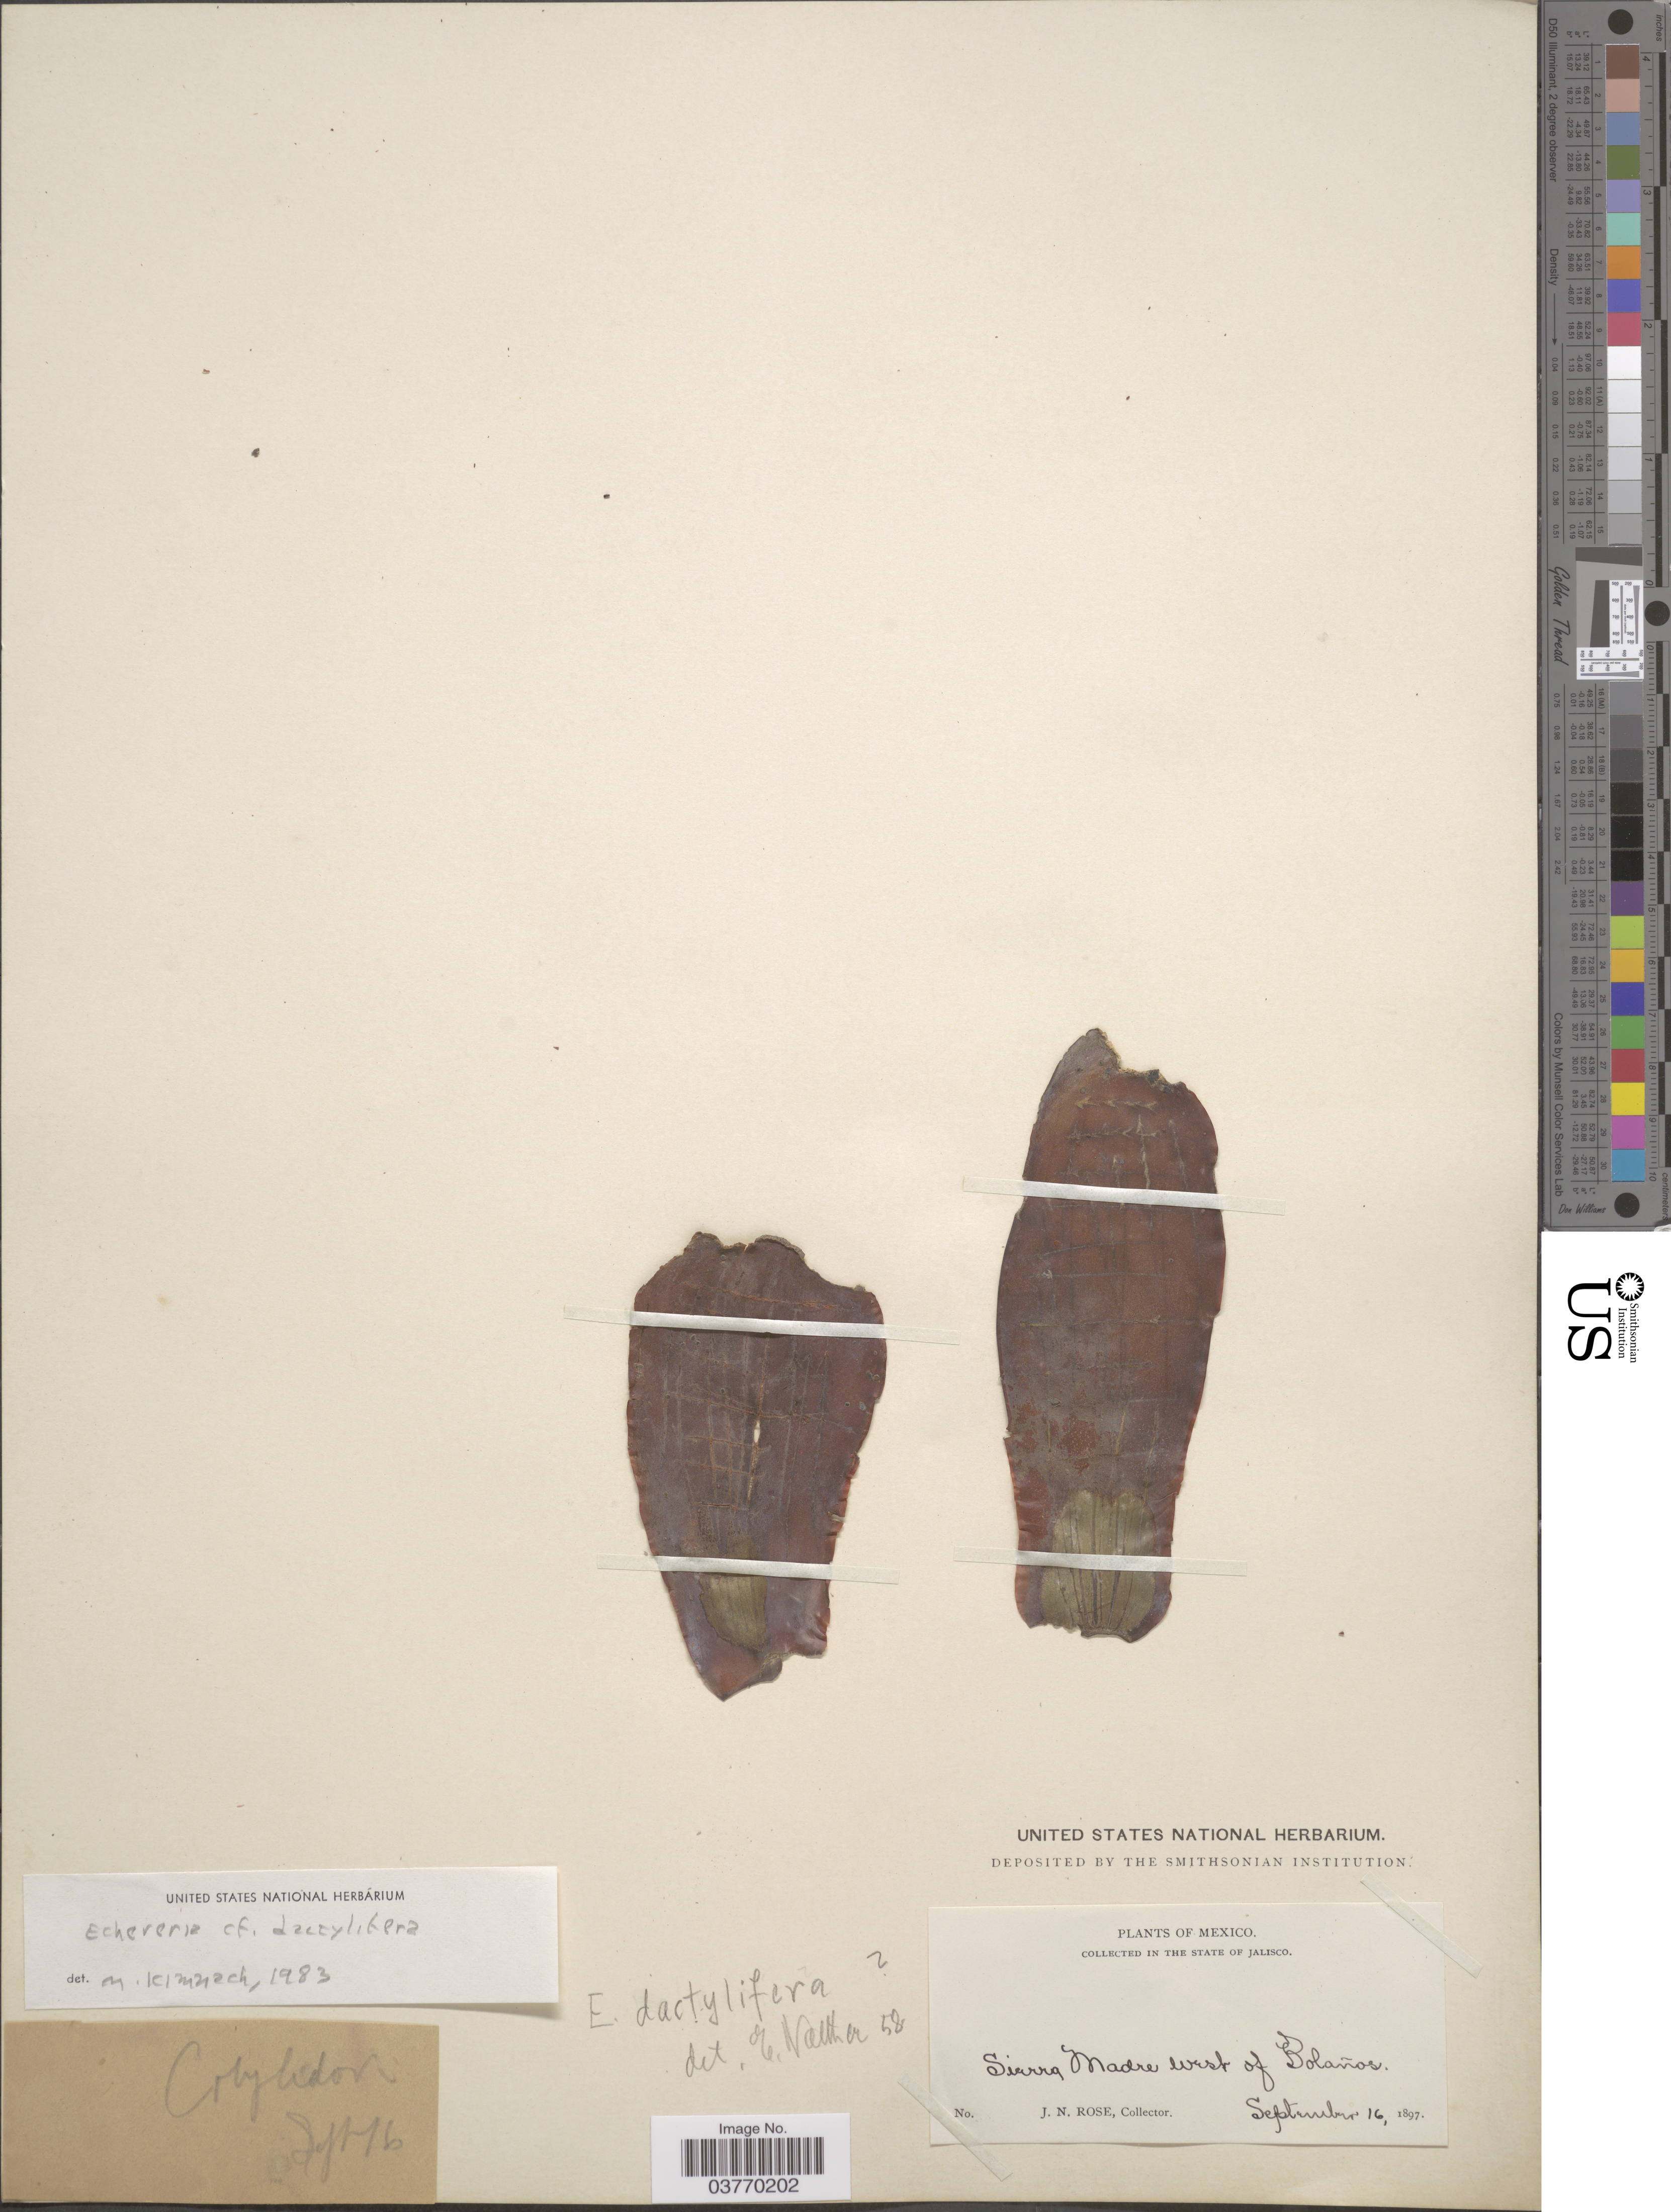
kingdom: Plantae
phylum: Tracheophyta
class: Magnoliopsida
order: Saxifragales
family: Crassulaceae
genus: Echeveria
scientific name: Echeveria dactylifera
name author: E. Walther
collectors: J. N. Rose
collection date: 1897-09-16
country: Mexico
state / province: Jalisco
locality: Sierra Madre west of Bolaños.